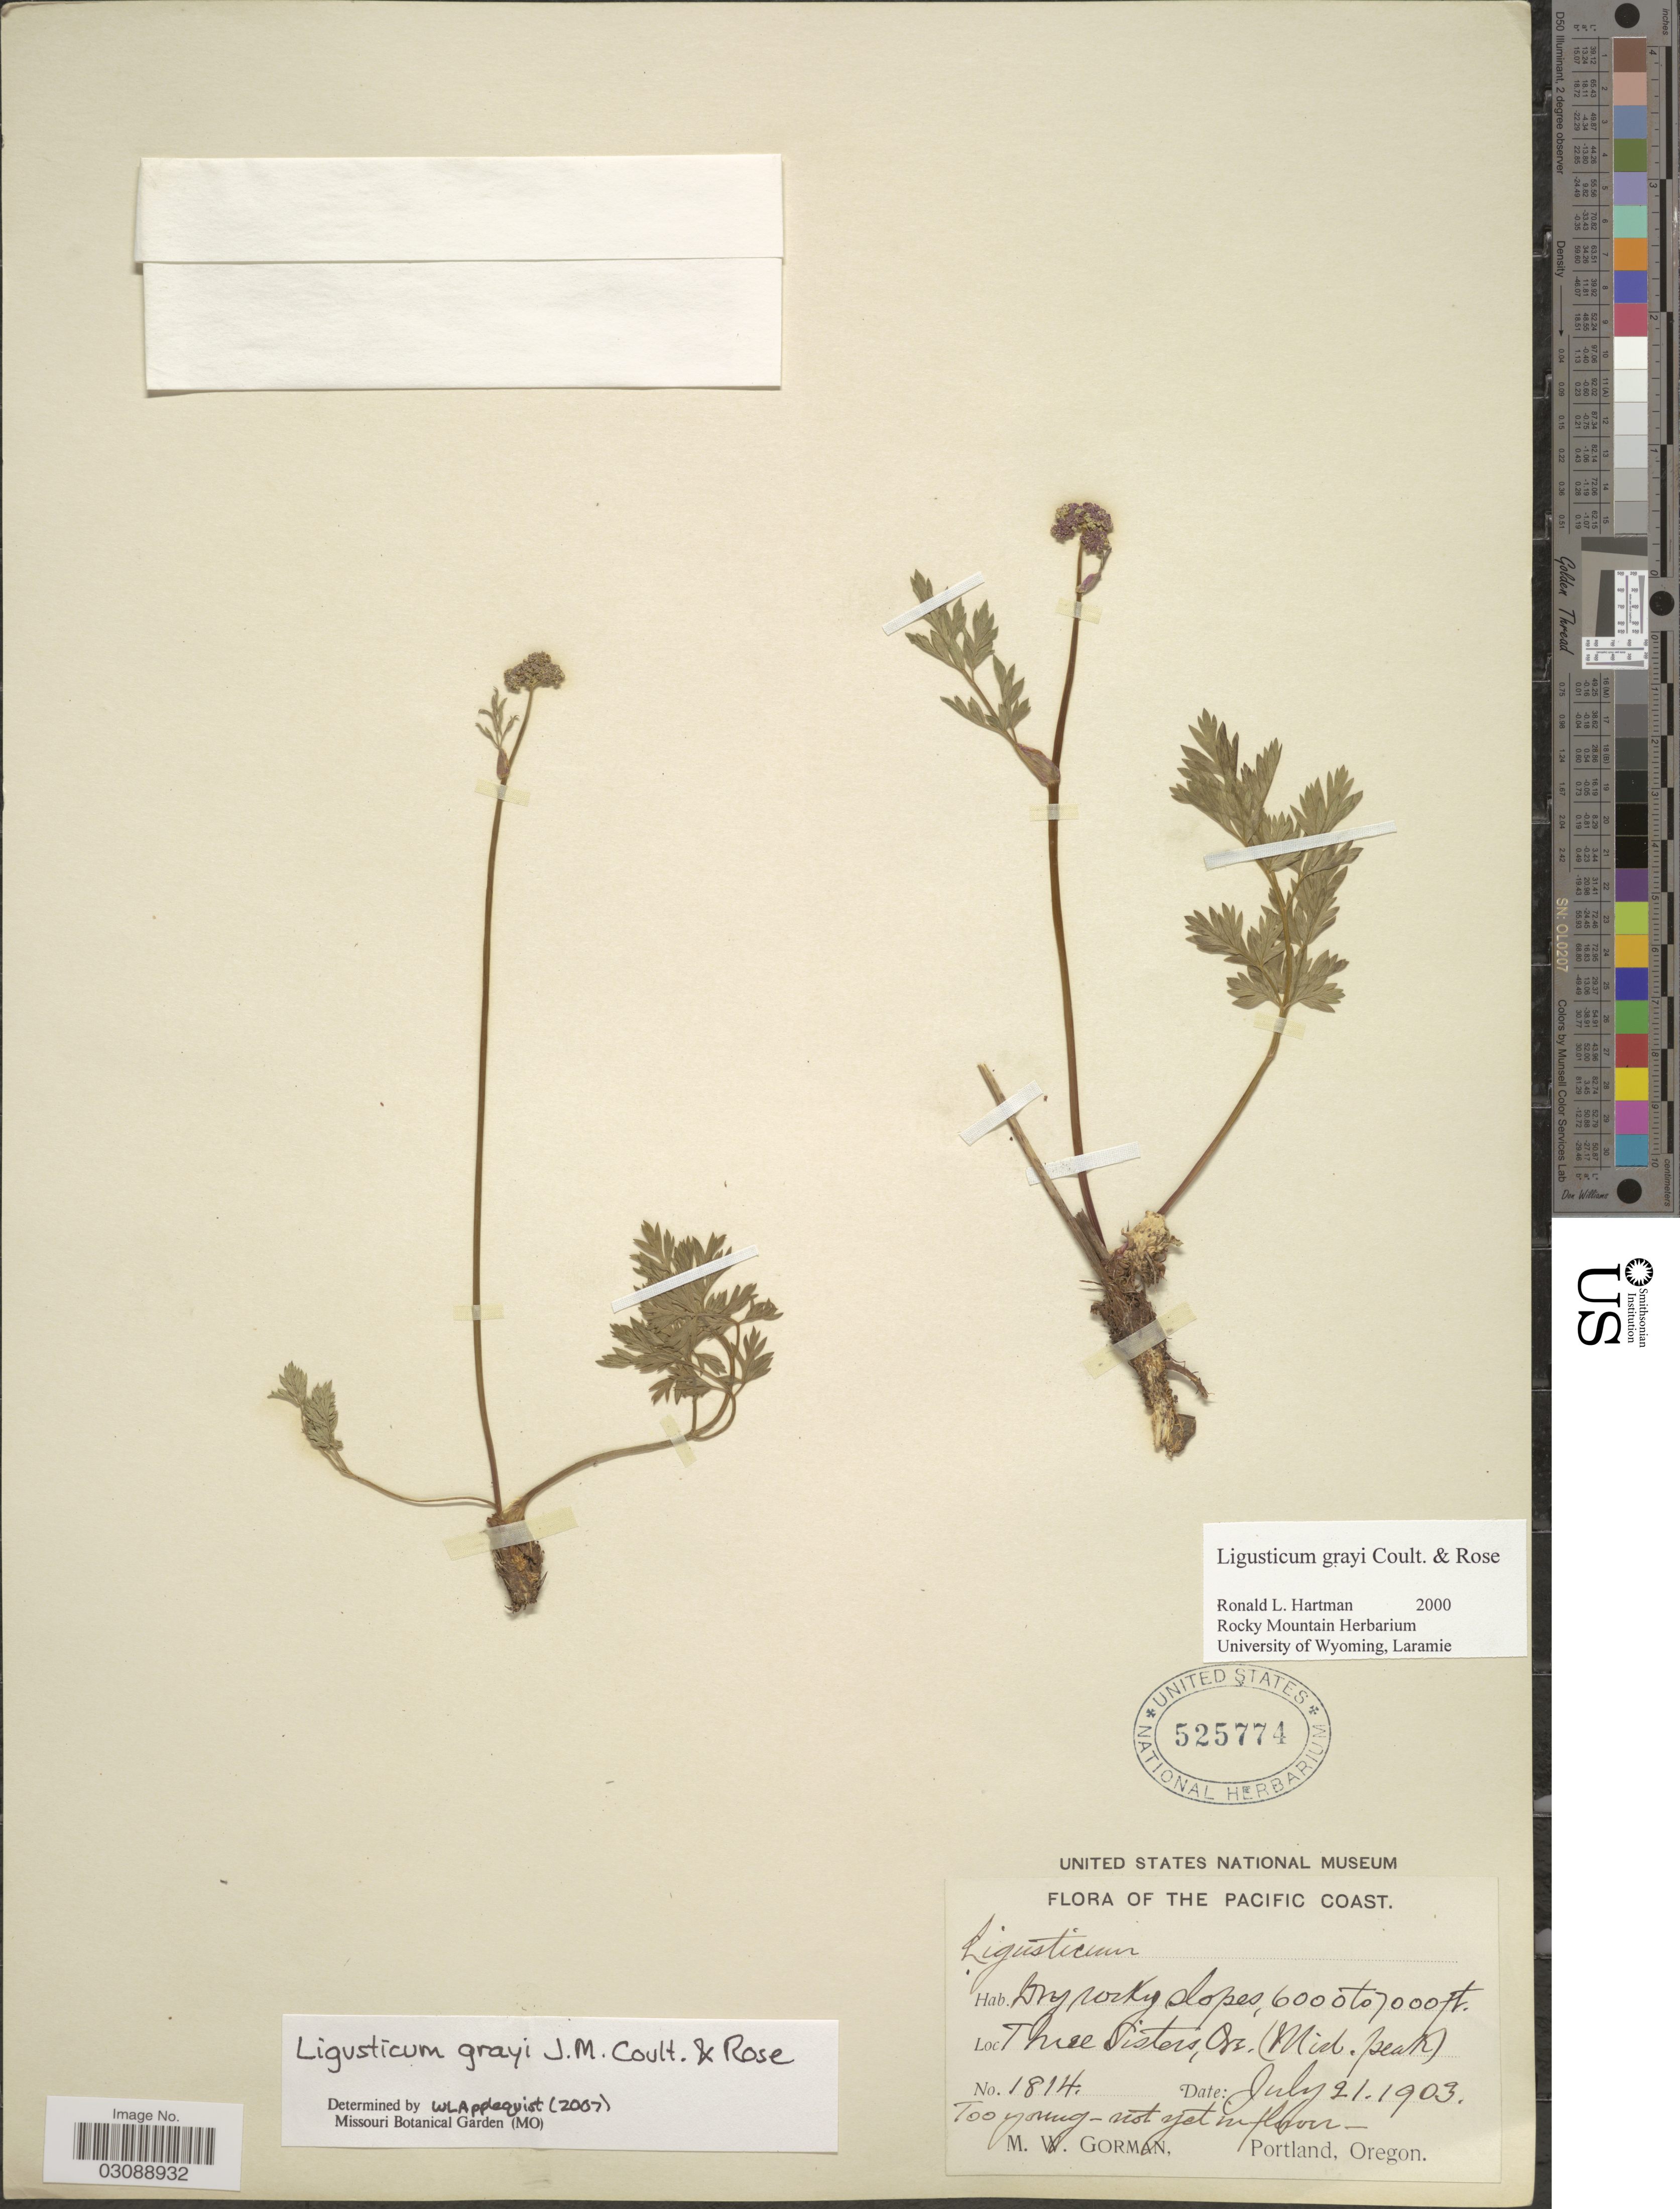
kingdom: Plantae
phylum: Tracheophyta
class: Magnoliopsida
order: Apiales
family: Apiaceae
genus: Ligusticum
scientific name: Ligusticum grayi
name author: J.M. Coult. & Rose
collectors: M. W. Gorman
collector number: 1814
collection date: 1903-07-21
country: United States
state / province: Oregon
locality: The Pacific Coast. Three Sisters. (Mid. peak).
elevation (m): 1829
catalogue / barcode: US 525774